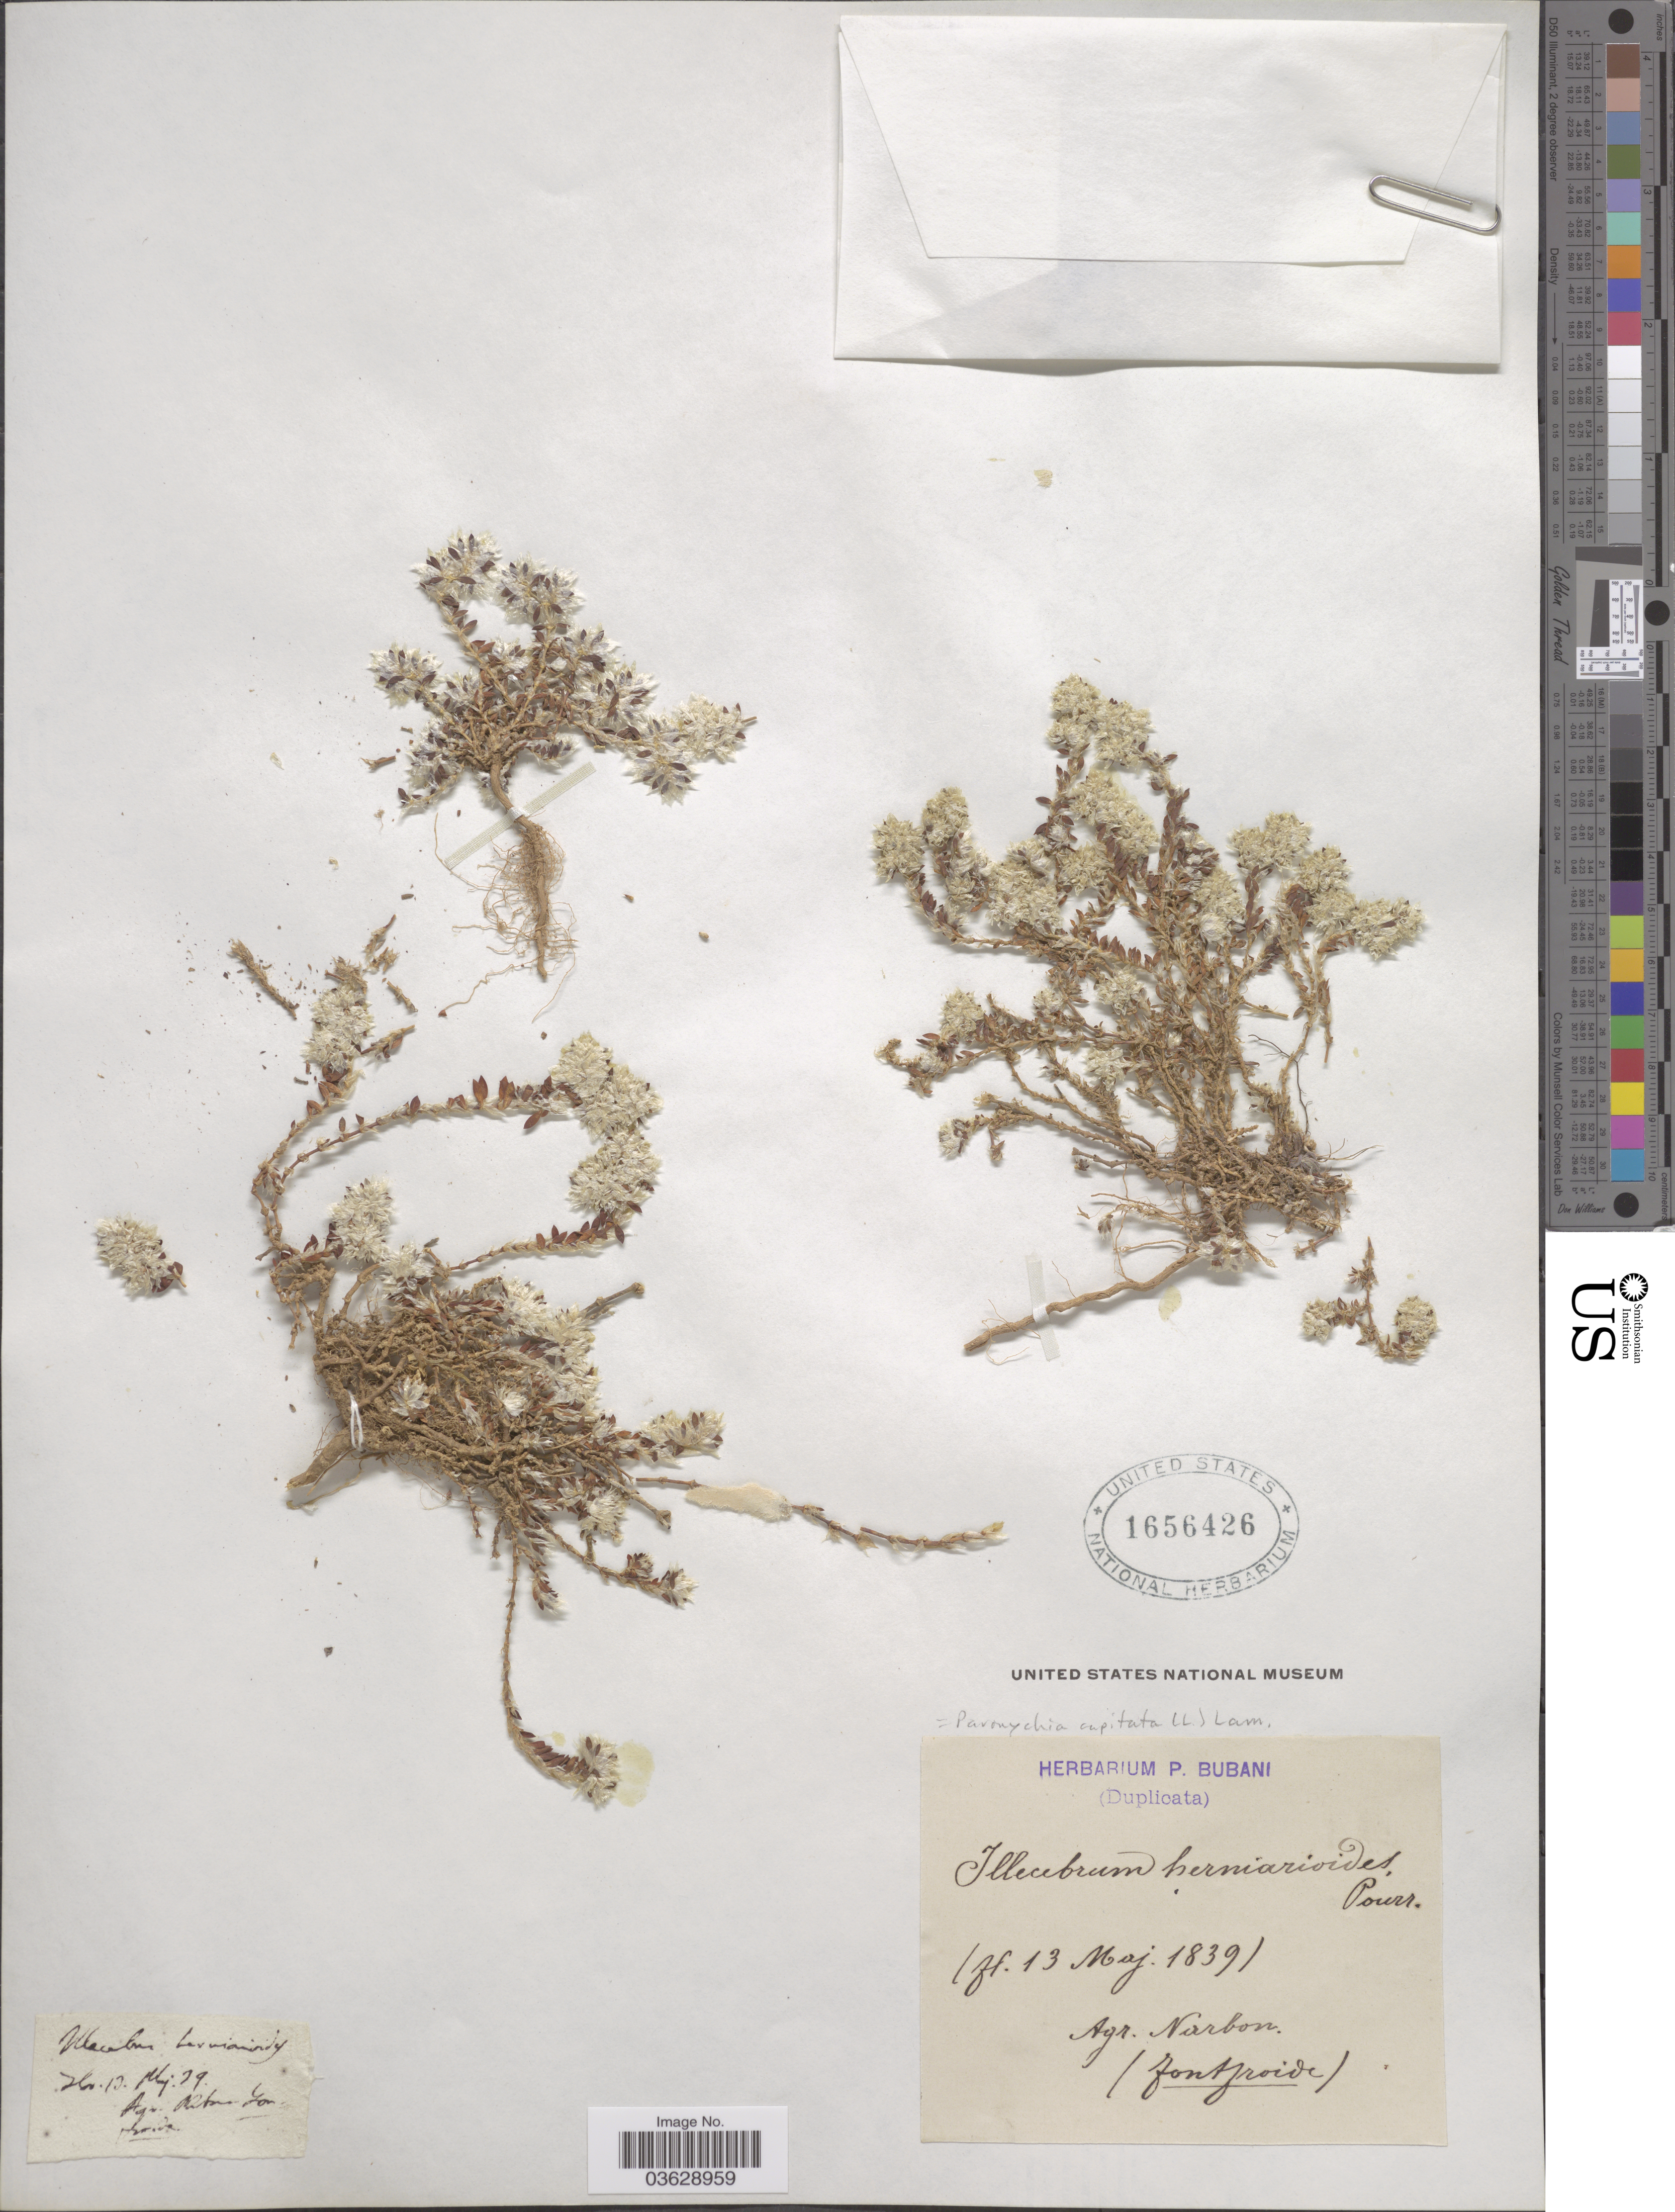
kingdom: Plantae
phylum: Tracheophyta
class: Magnoliopsida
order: Caryophyllales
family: Caryophyllaceae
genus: Paronychia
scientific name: Paronychia argentea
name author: Lam.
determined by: Strong, Mark T., (BOT), Smithsonian Institution - National Museum of Natural History (UNITED STATES)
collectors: ex herb. P. Bubani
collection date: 1839-05-13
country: France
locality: Agr. Narbon. (Fontfroide).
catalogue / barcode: US 1656426